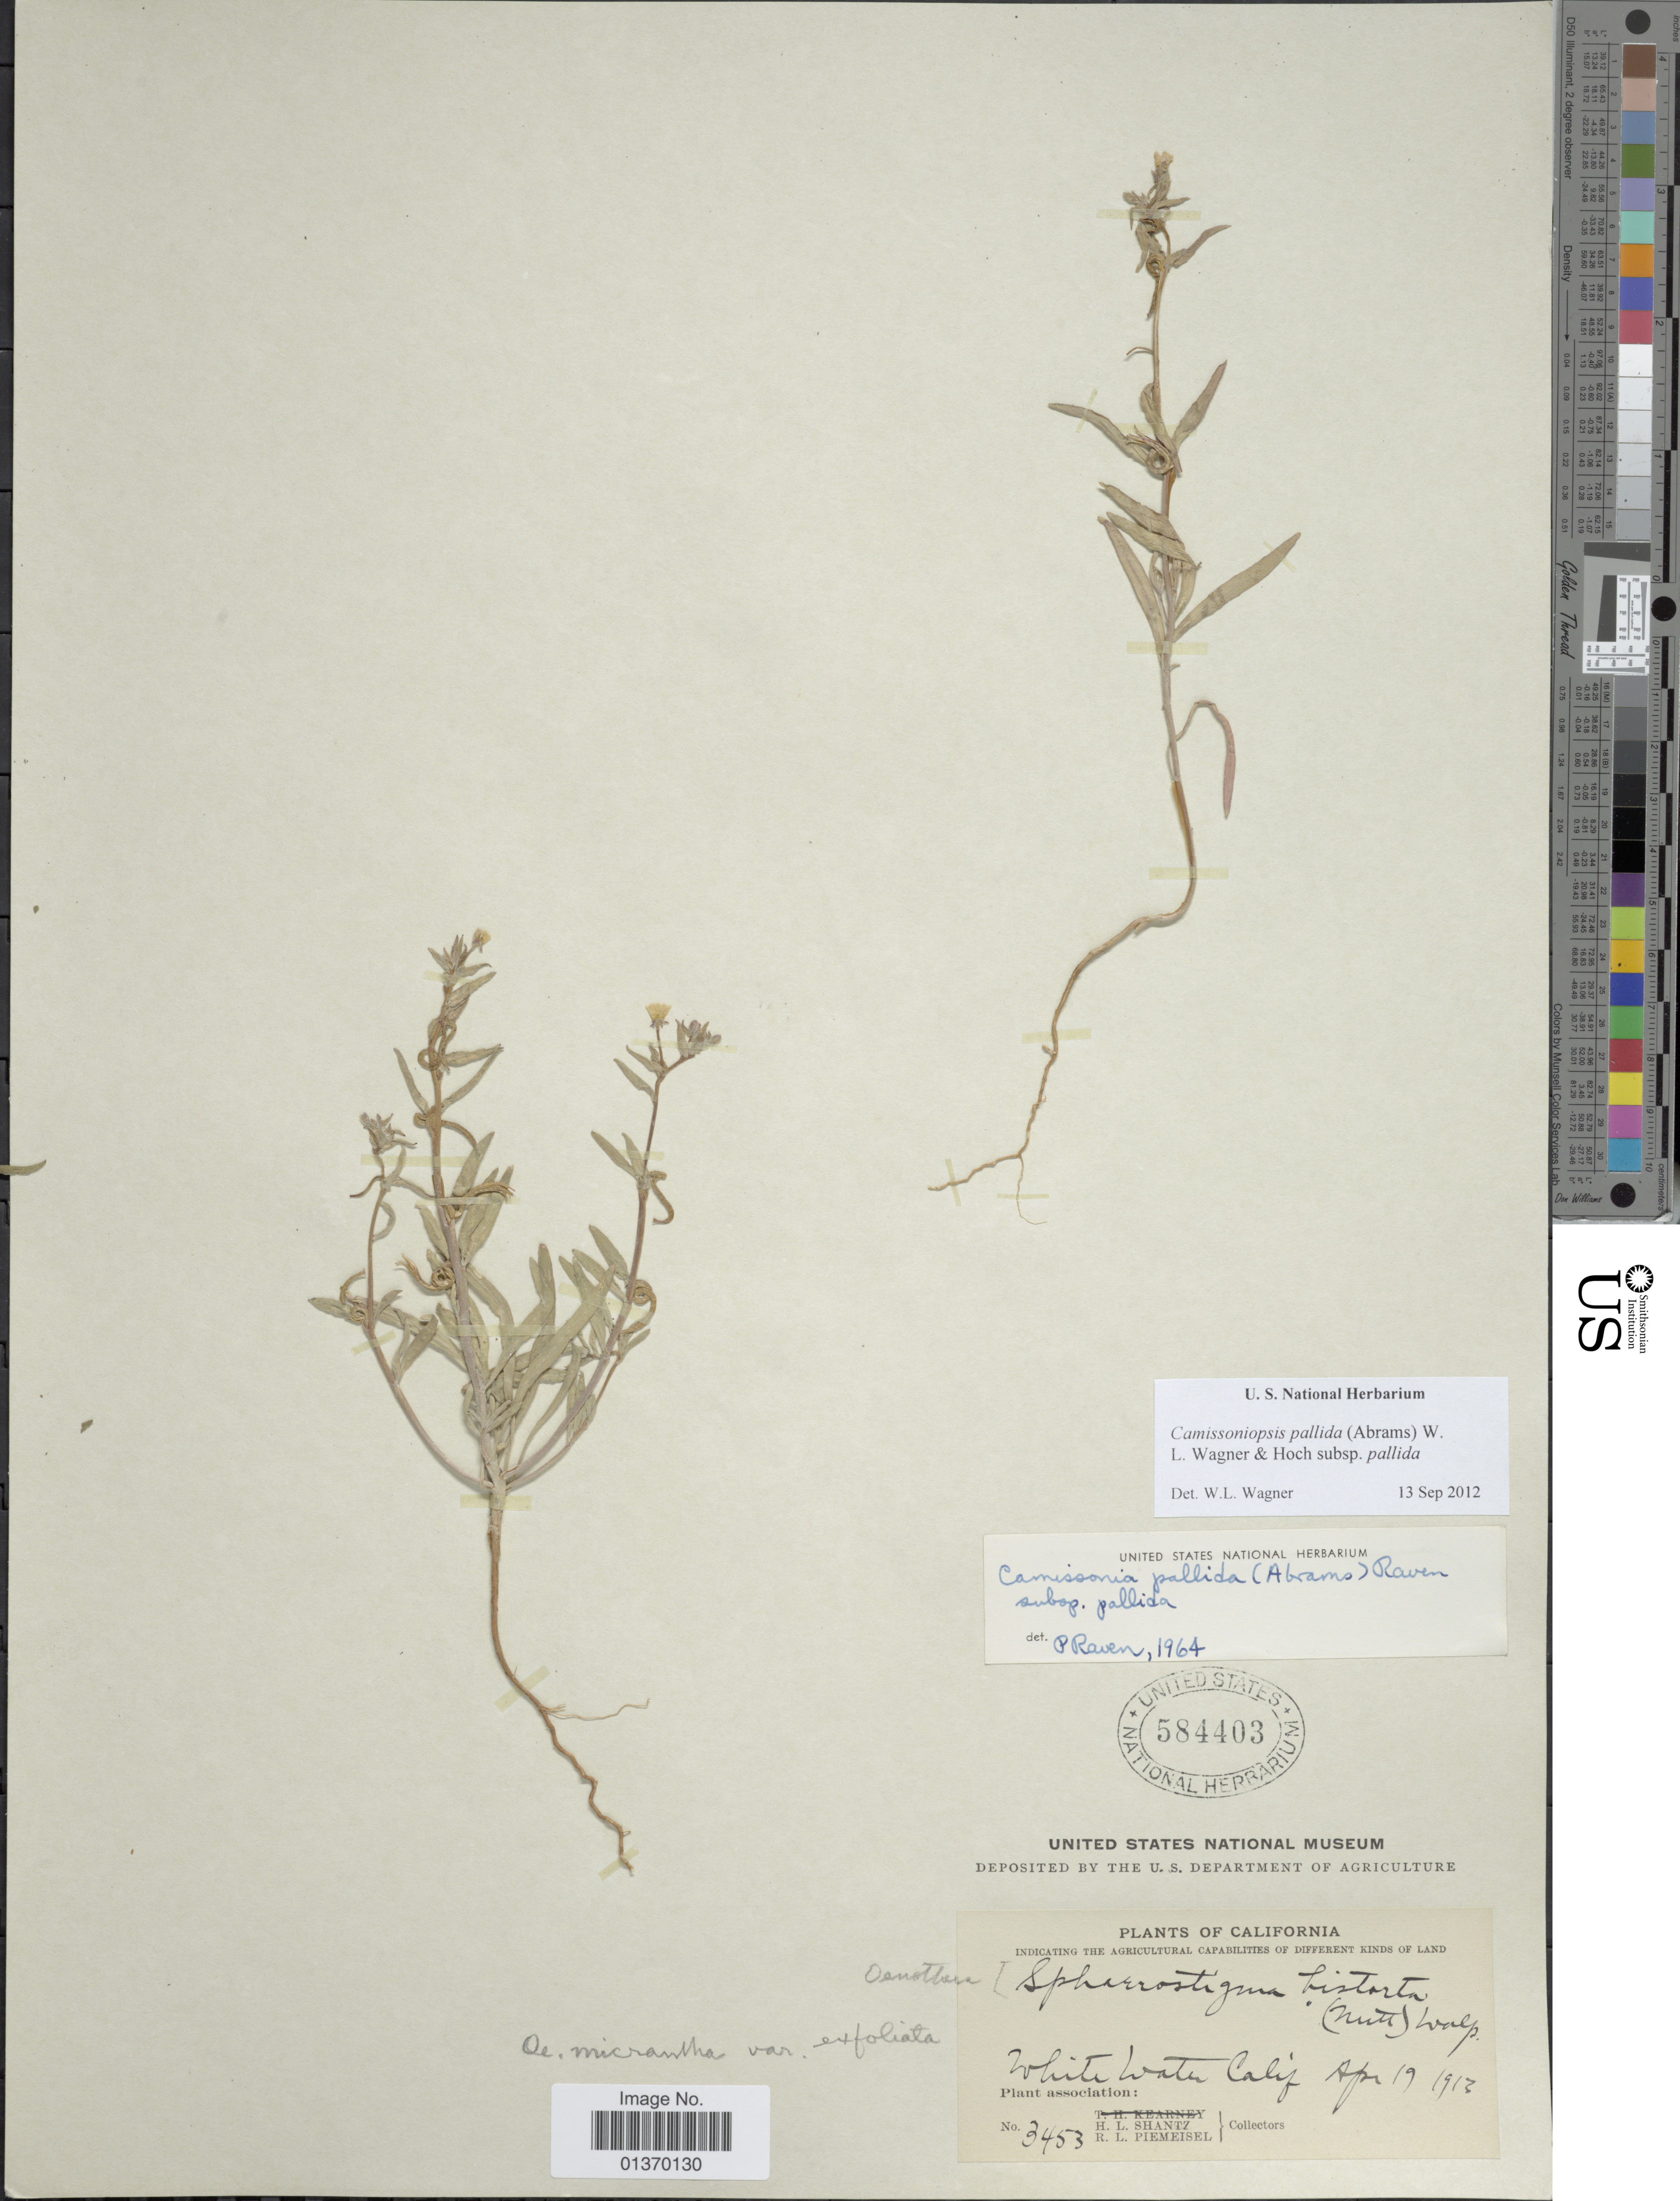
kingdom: Plantae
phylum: Tracheophyta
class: Magnoliopsida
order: Myrtales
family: Onagraceae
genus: Camissoniopsis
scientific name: Camissoniopsis pallida subsp. pallida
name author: (Abrams) W.L. Wagner & Hoch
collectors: H. Shantz & R. L. Piemeisel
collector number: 3453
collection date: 1913-04-19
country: United States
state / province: California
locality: White water Calif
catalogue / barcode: US 584403